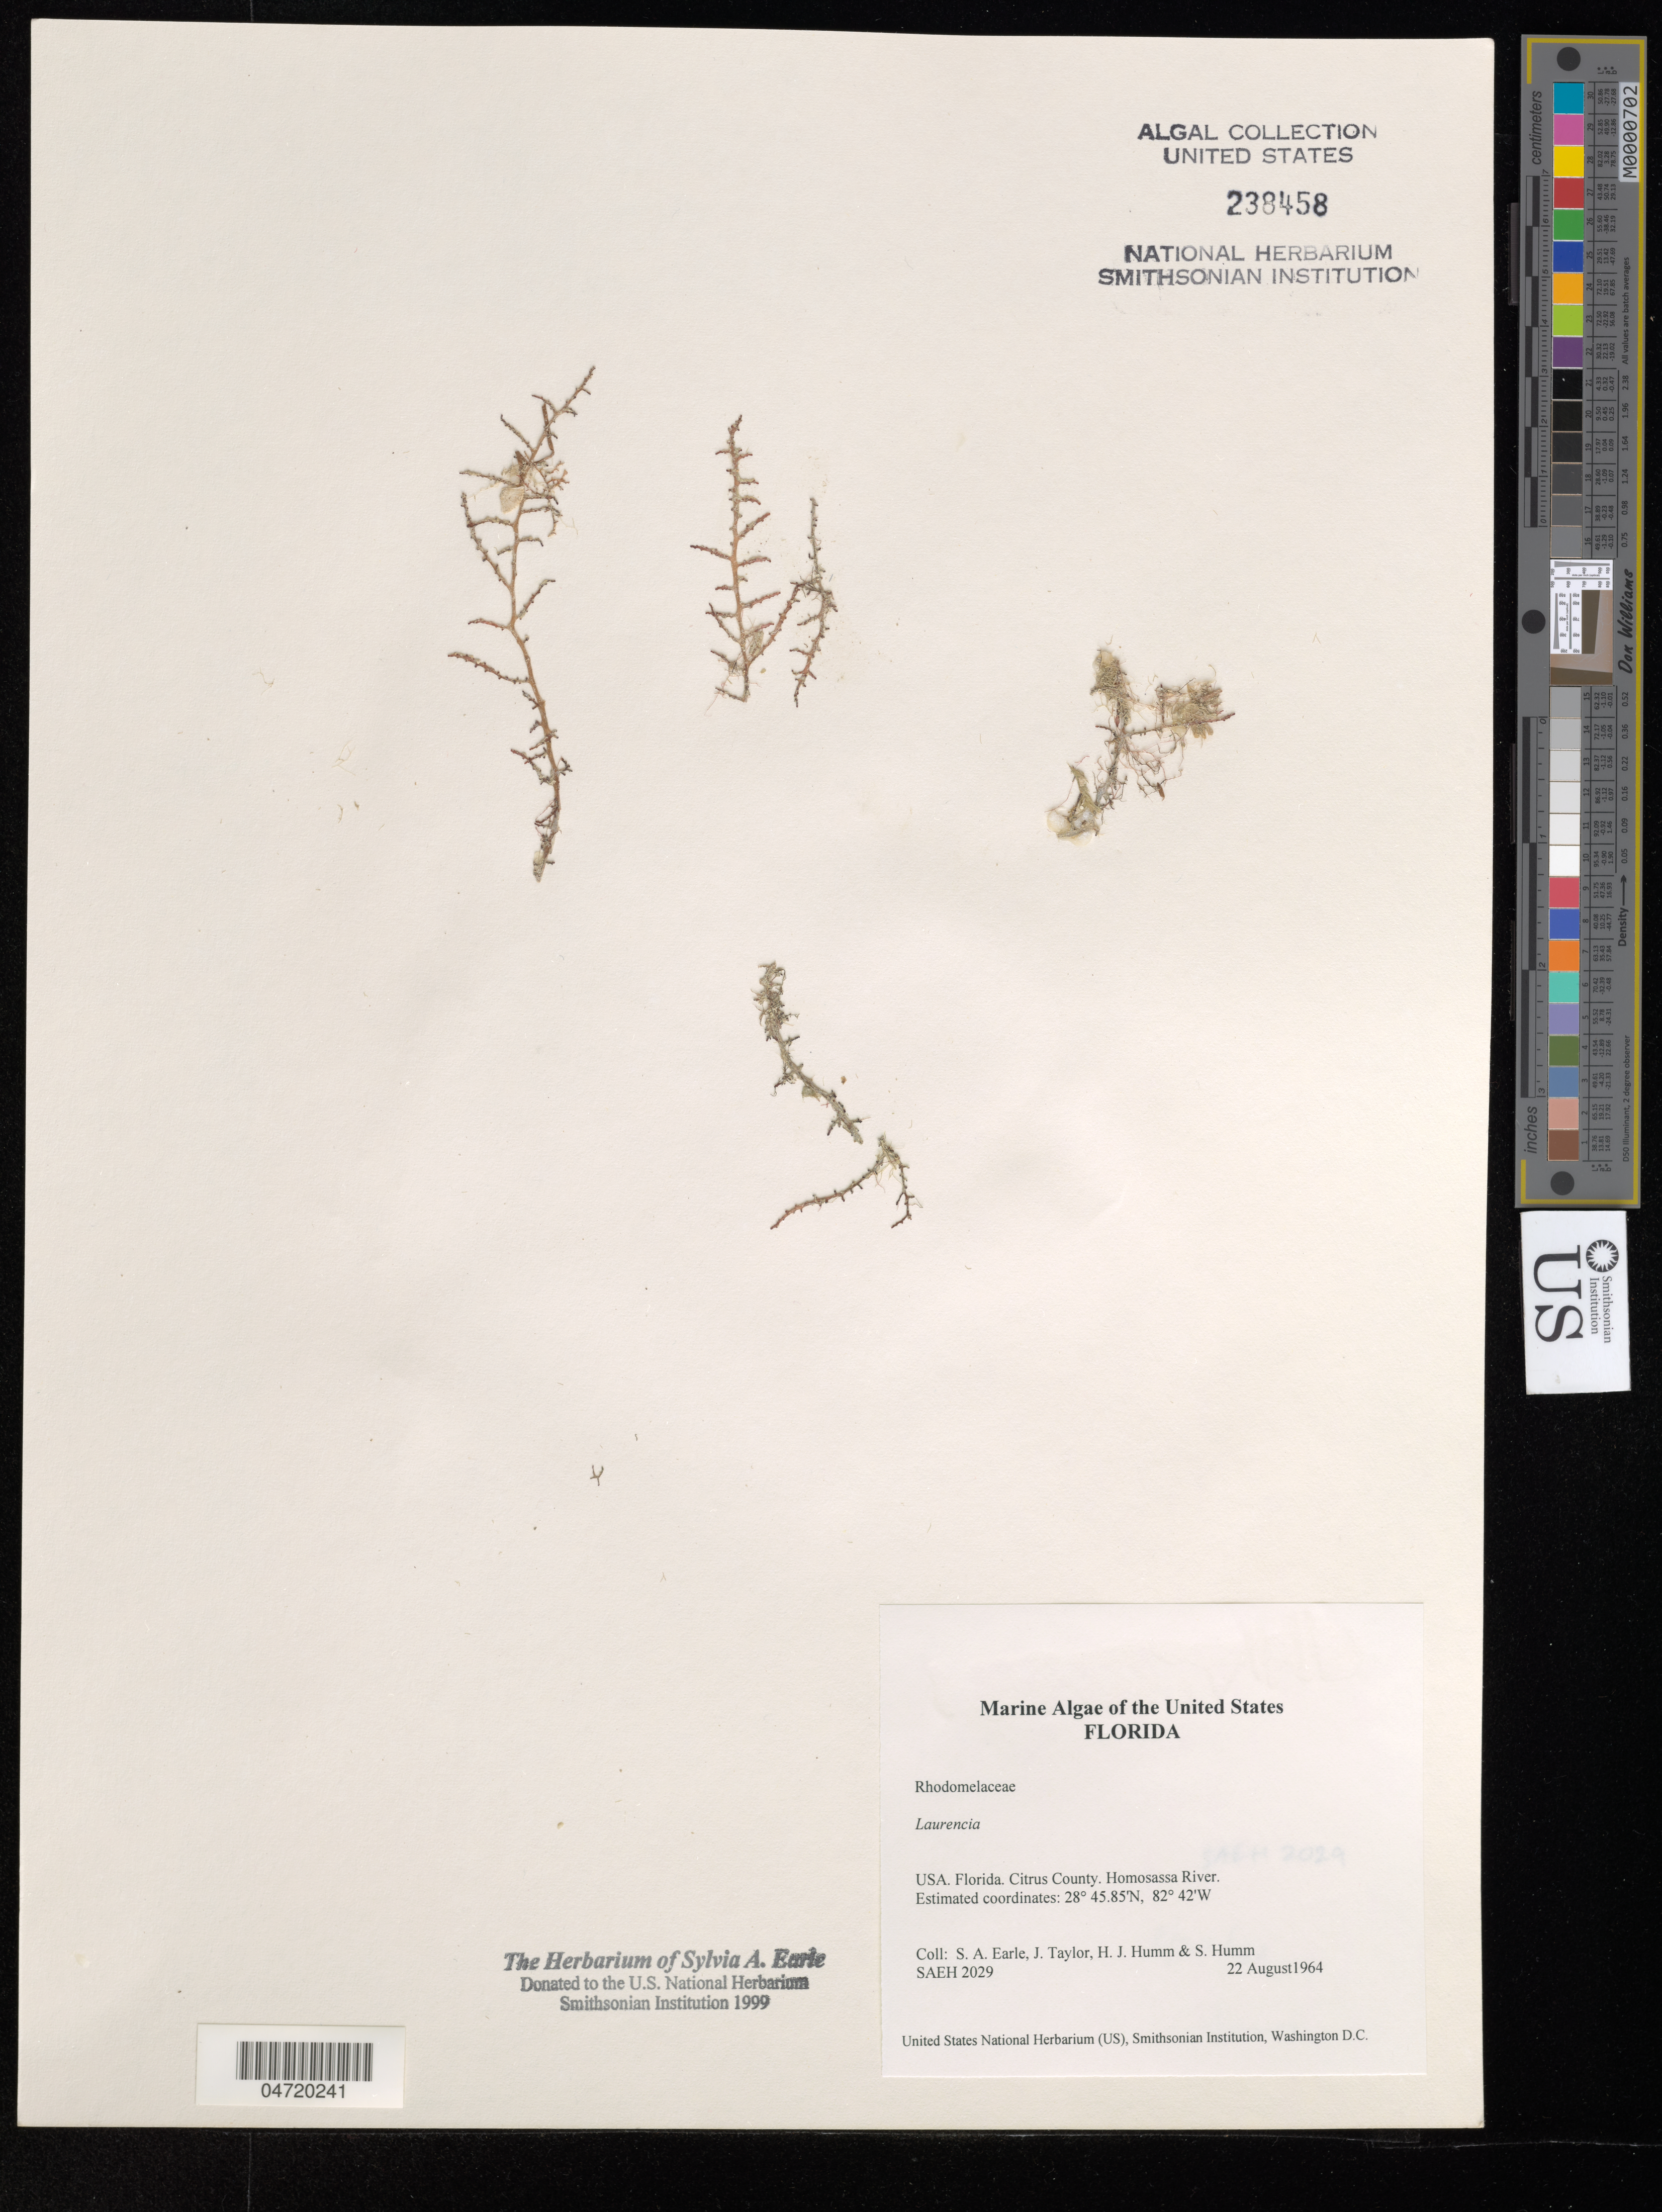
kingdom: Plantae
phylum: Rhodophyta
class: Florideophyceae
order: Ceramiales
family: Rhodomelaceae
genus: Laurencia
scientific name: Laurencia sp.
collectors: S. A. Earle, J. Taylor, H. J. Humm & S. Humm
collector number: SAEH2029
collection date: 1964-08-22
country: United States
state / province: Florida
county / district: Citrus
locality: Citrus County. Homosassa River.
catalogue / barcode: US 238458